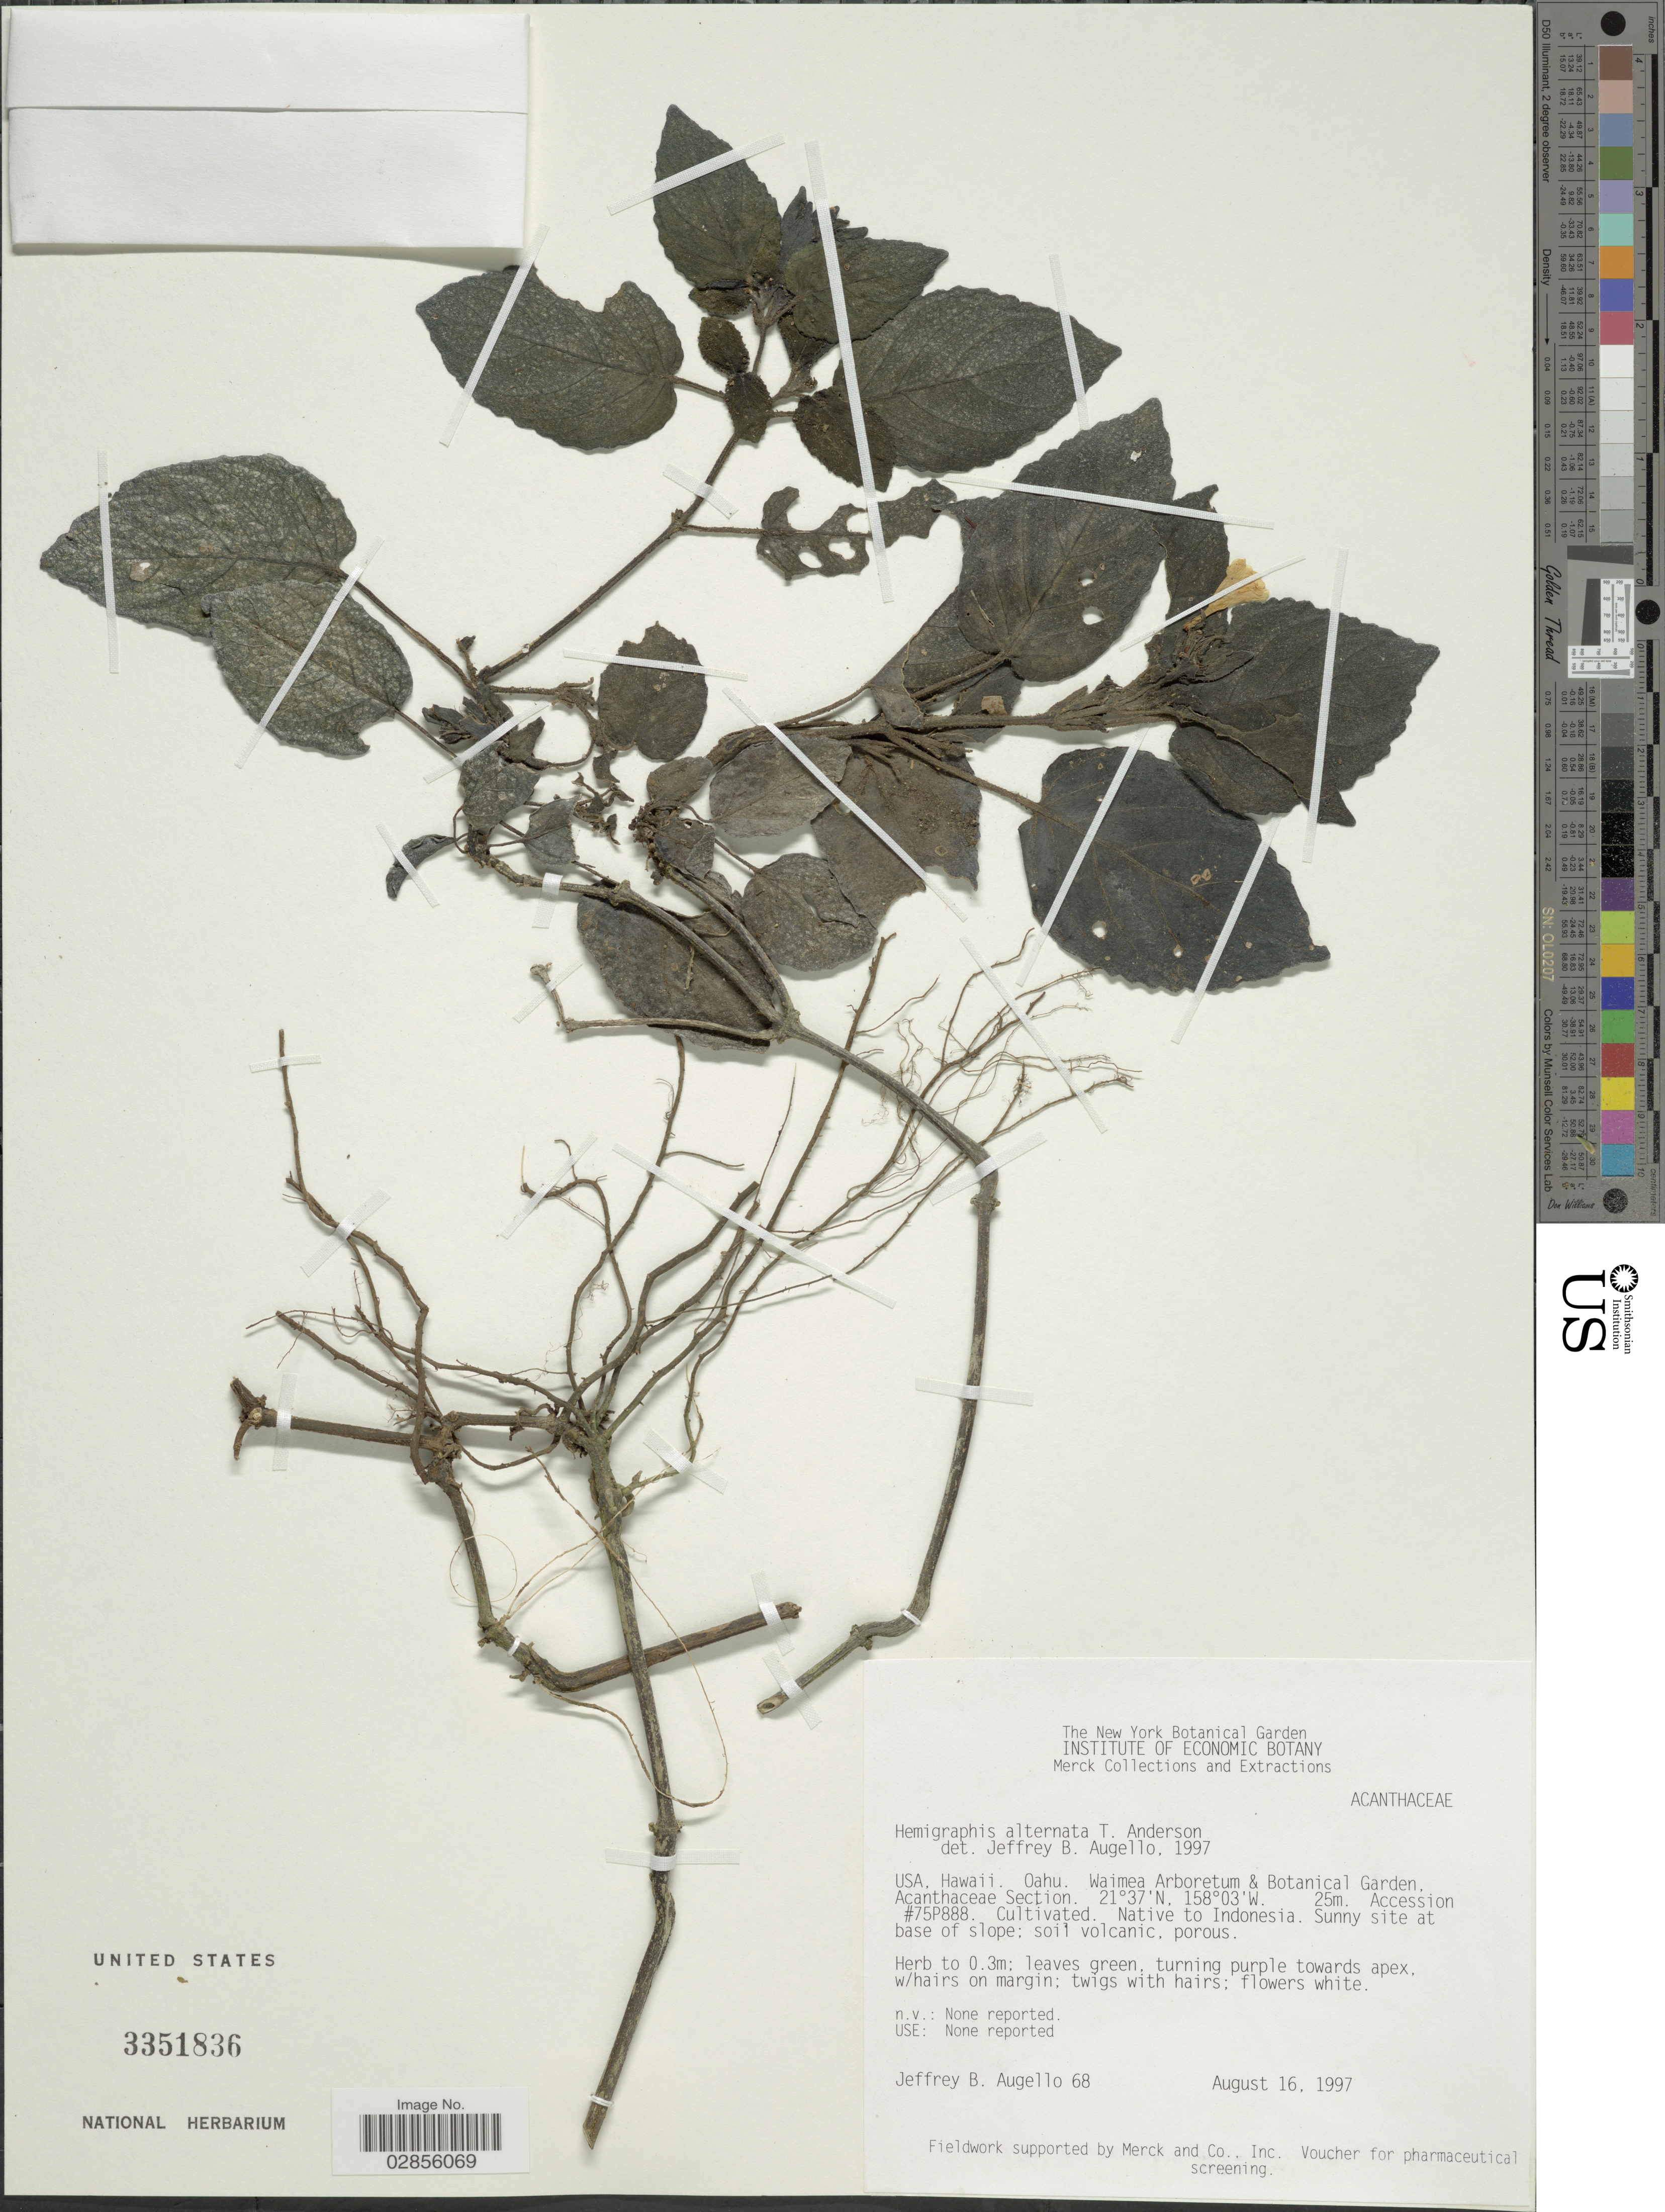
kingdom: Plantae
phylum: Tracheophyta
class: Magnoliopsida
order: Lamiales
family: Acanthaceae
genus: Strobilanthes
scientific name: Strobilanthes alternata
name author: (Burm. f.) Moylan ex J.R.I. Wood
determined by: Wagner, W. L., (BOT), Smithsonian Institution - National Museum of Natural History (UNITED STATES)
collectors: J. Augello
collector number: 68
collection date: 1997-08-16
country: United States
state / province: Hawaii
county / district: Honolulu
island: Oahu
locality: Oahu. Waimea Arboretum & Botanical Garden.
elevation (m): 25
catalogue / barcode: US 3351836